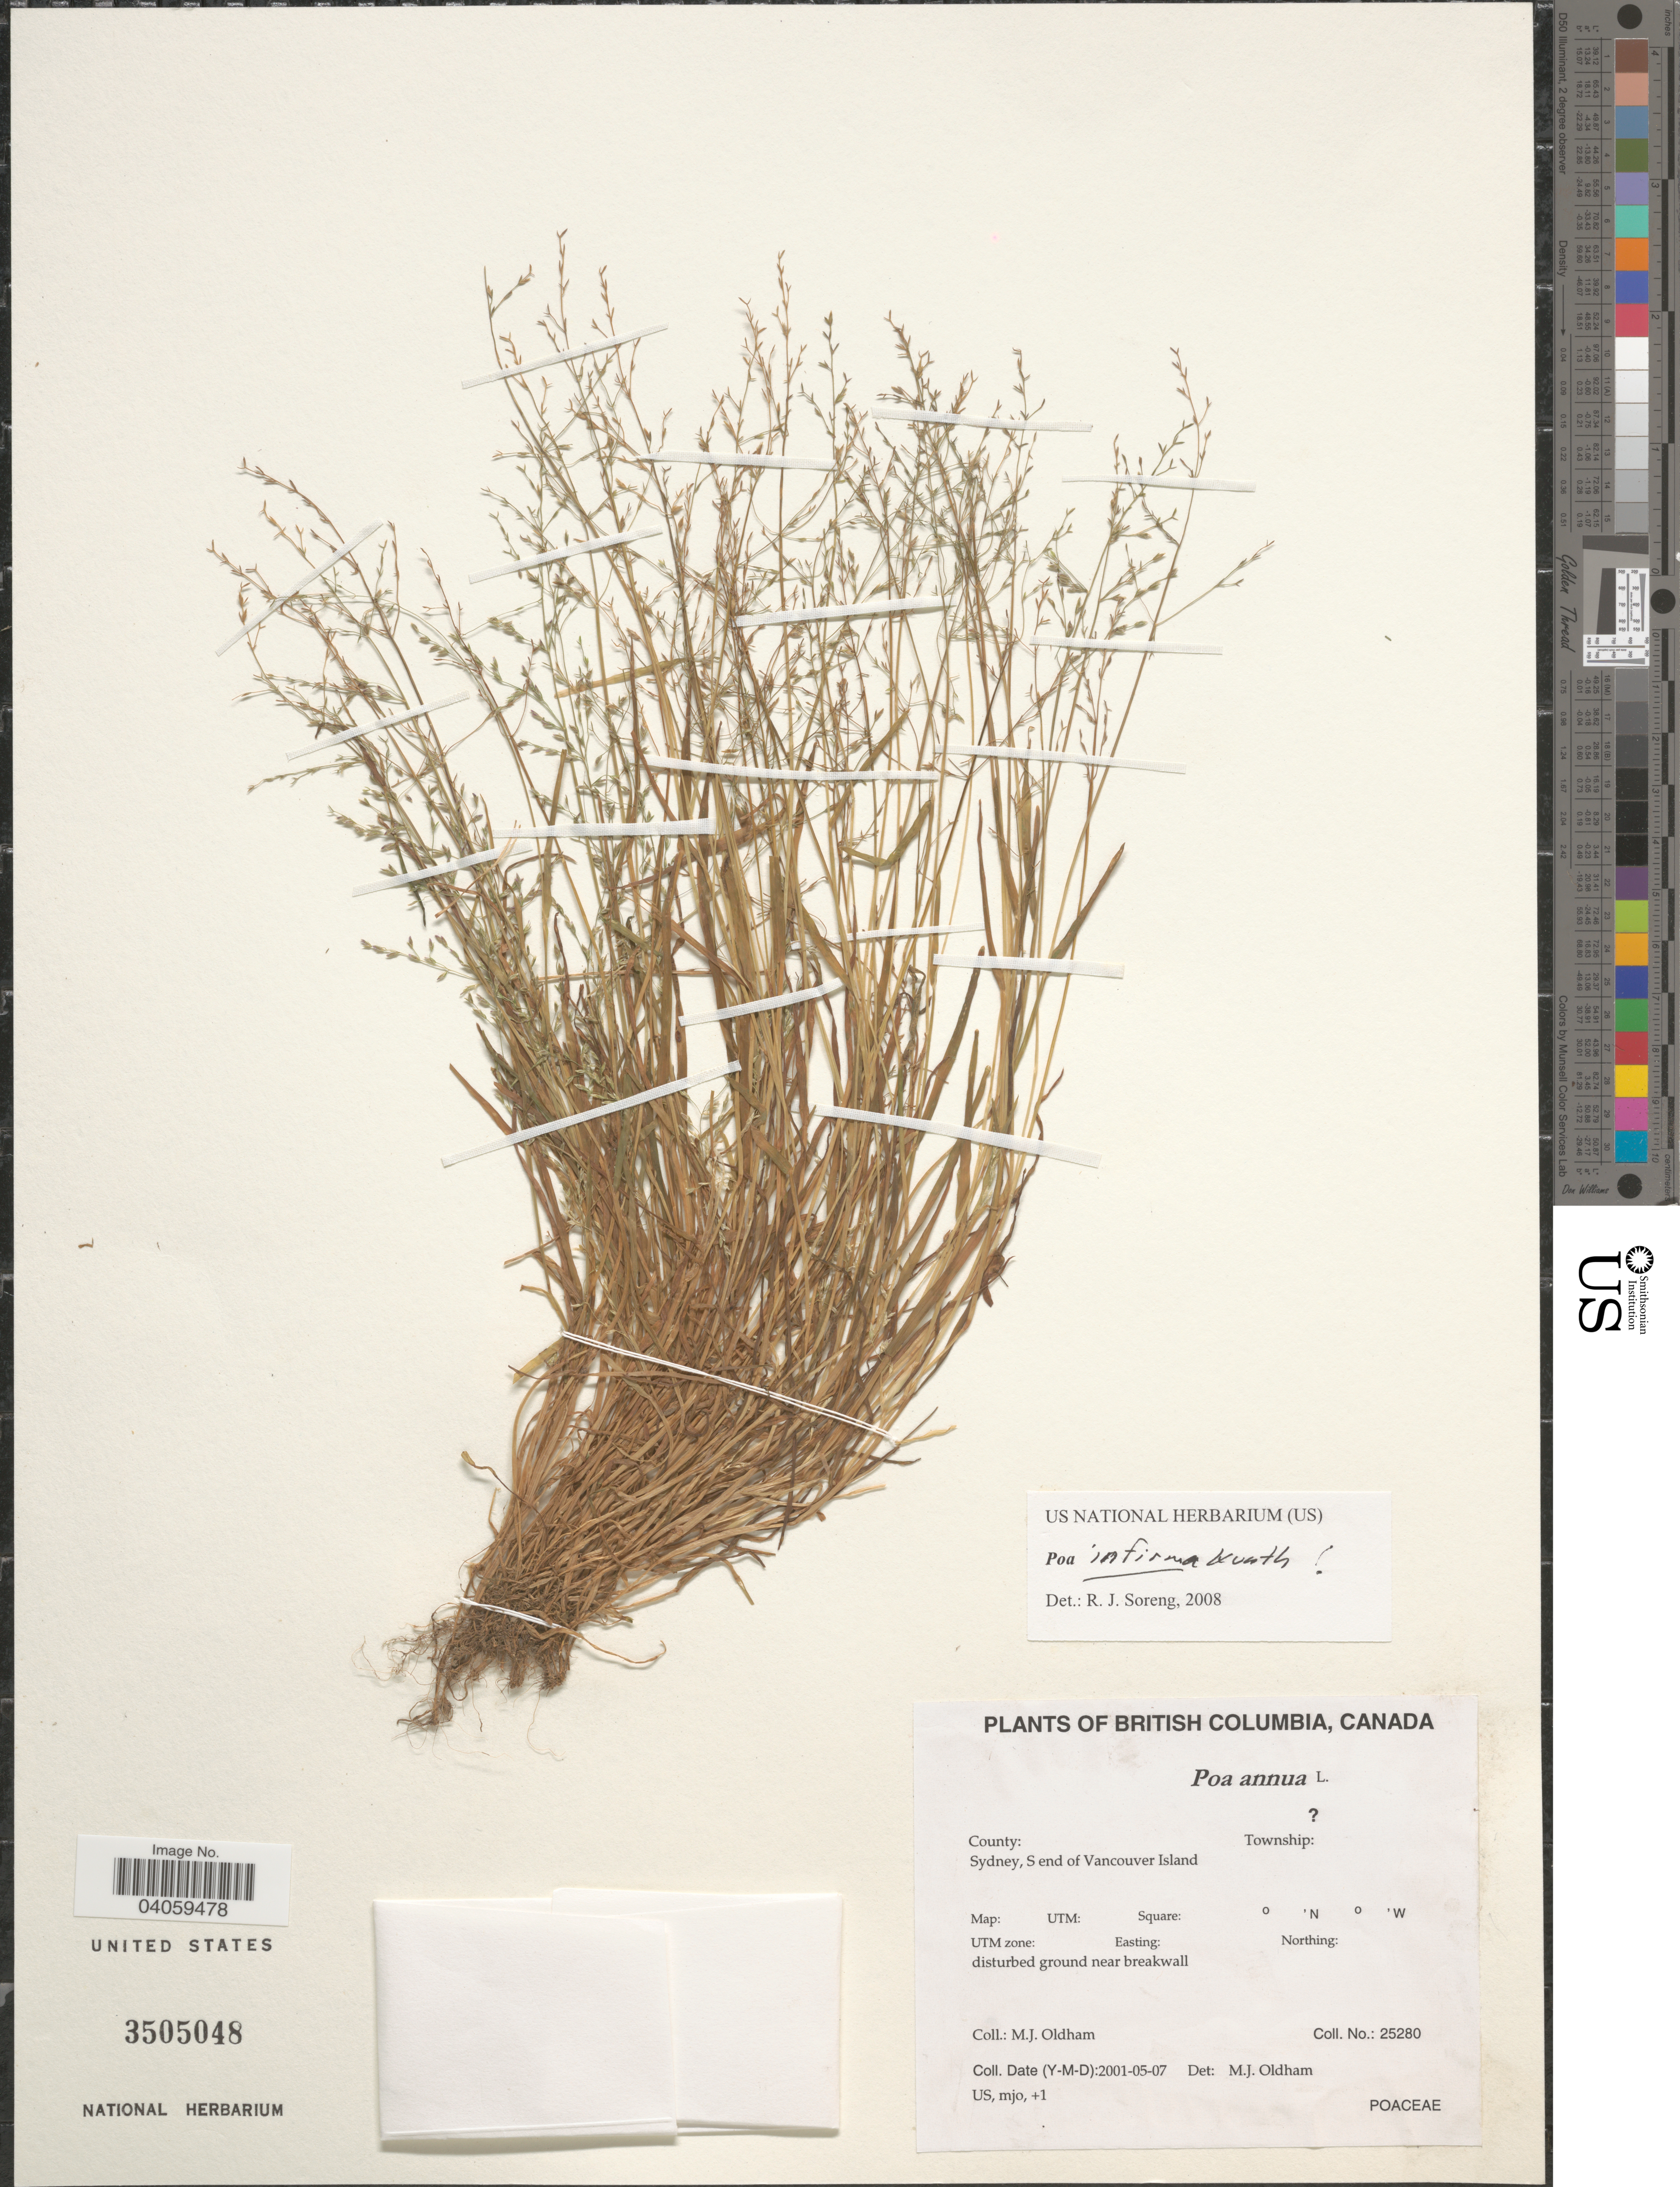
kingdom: Plantae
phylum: Tracheophyta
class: Liliopsida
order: Poales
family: Poaceae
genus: Poa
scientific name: Poa infirma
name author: Kunth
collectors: M. Oldham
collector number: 25280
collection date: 2001-05-07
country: Canada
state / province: British Columbia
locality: Sydney, S end of Vancouver Island.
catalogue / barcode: US 3505048